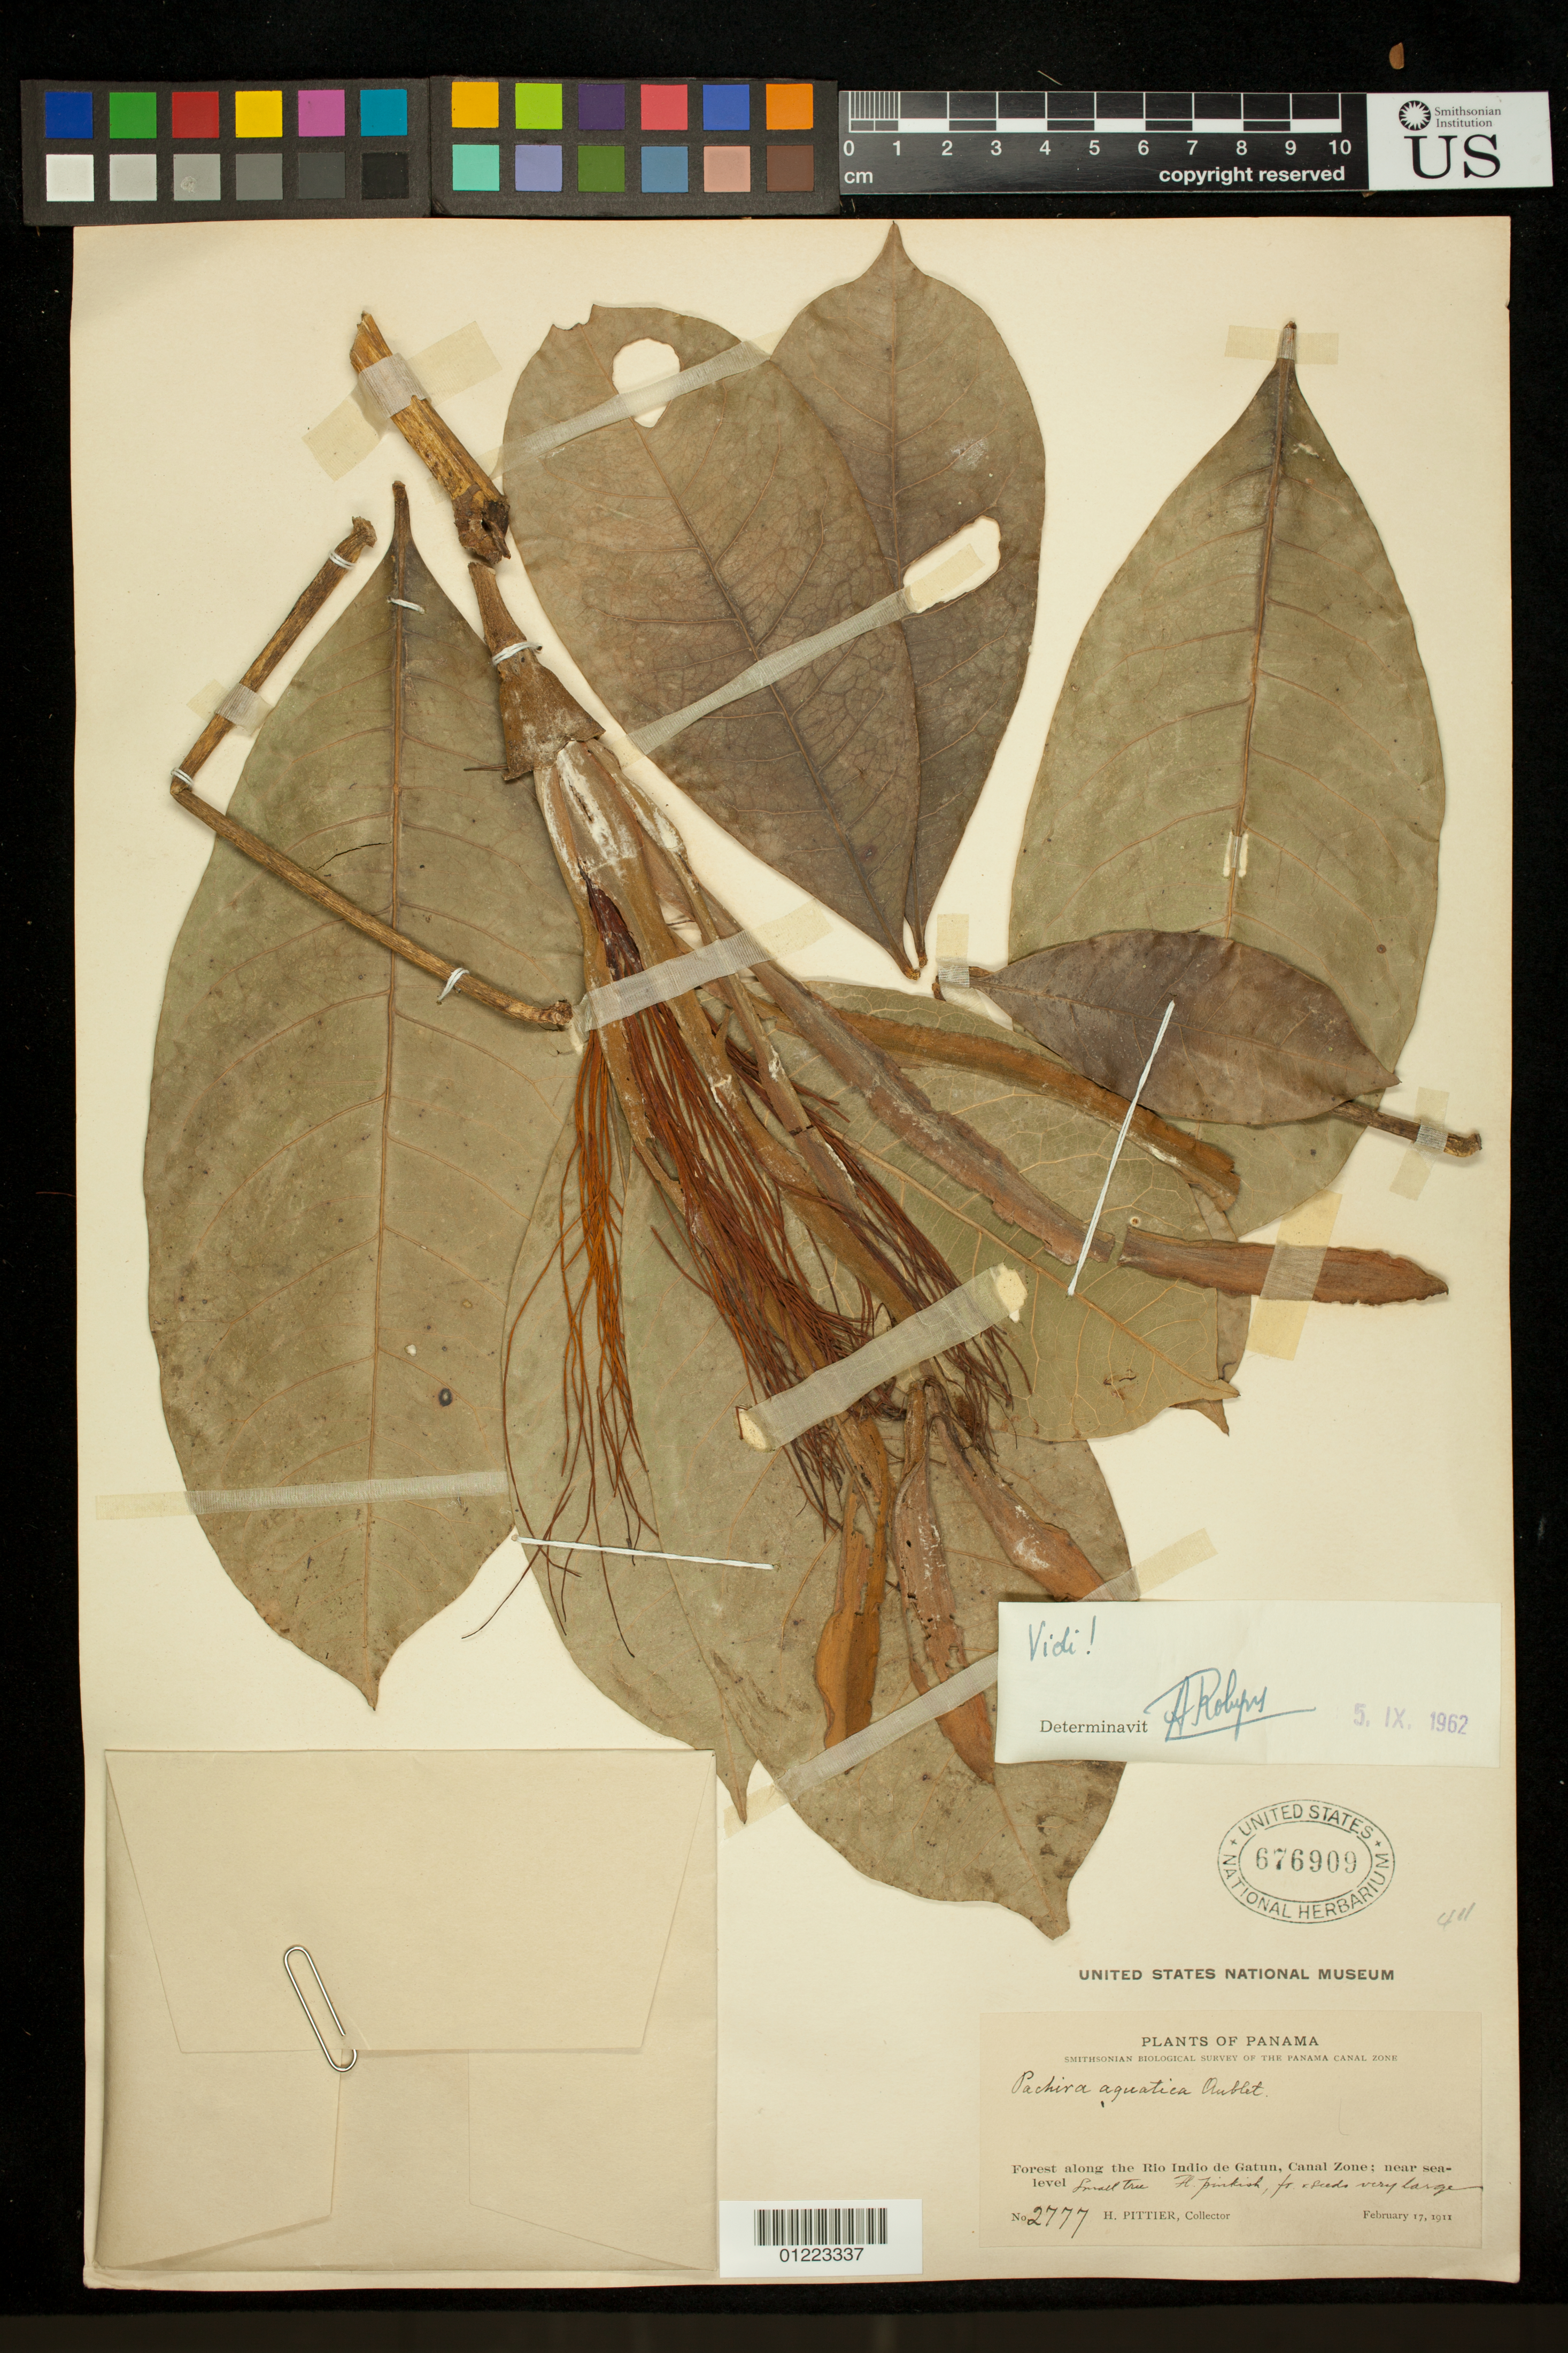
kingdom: Plantae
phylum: Tracheophyta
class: Magnoliopsida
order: Malvales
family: Malvaceae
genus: Pachira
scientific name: Pachira aquatica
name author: Aubl.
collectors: H. F. Pittier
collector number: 2777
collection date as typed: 2/17/1911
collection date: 1911-02-17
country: Panama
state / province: Panamá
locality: Forest along the Rio Indio de Gatun, Canal Zone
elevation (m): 0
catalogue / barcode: US 676909